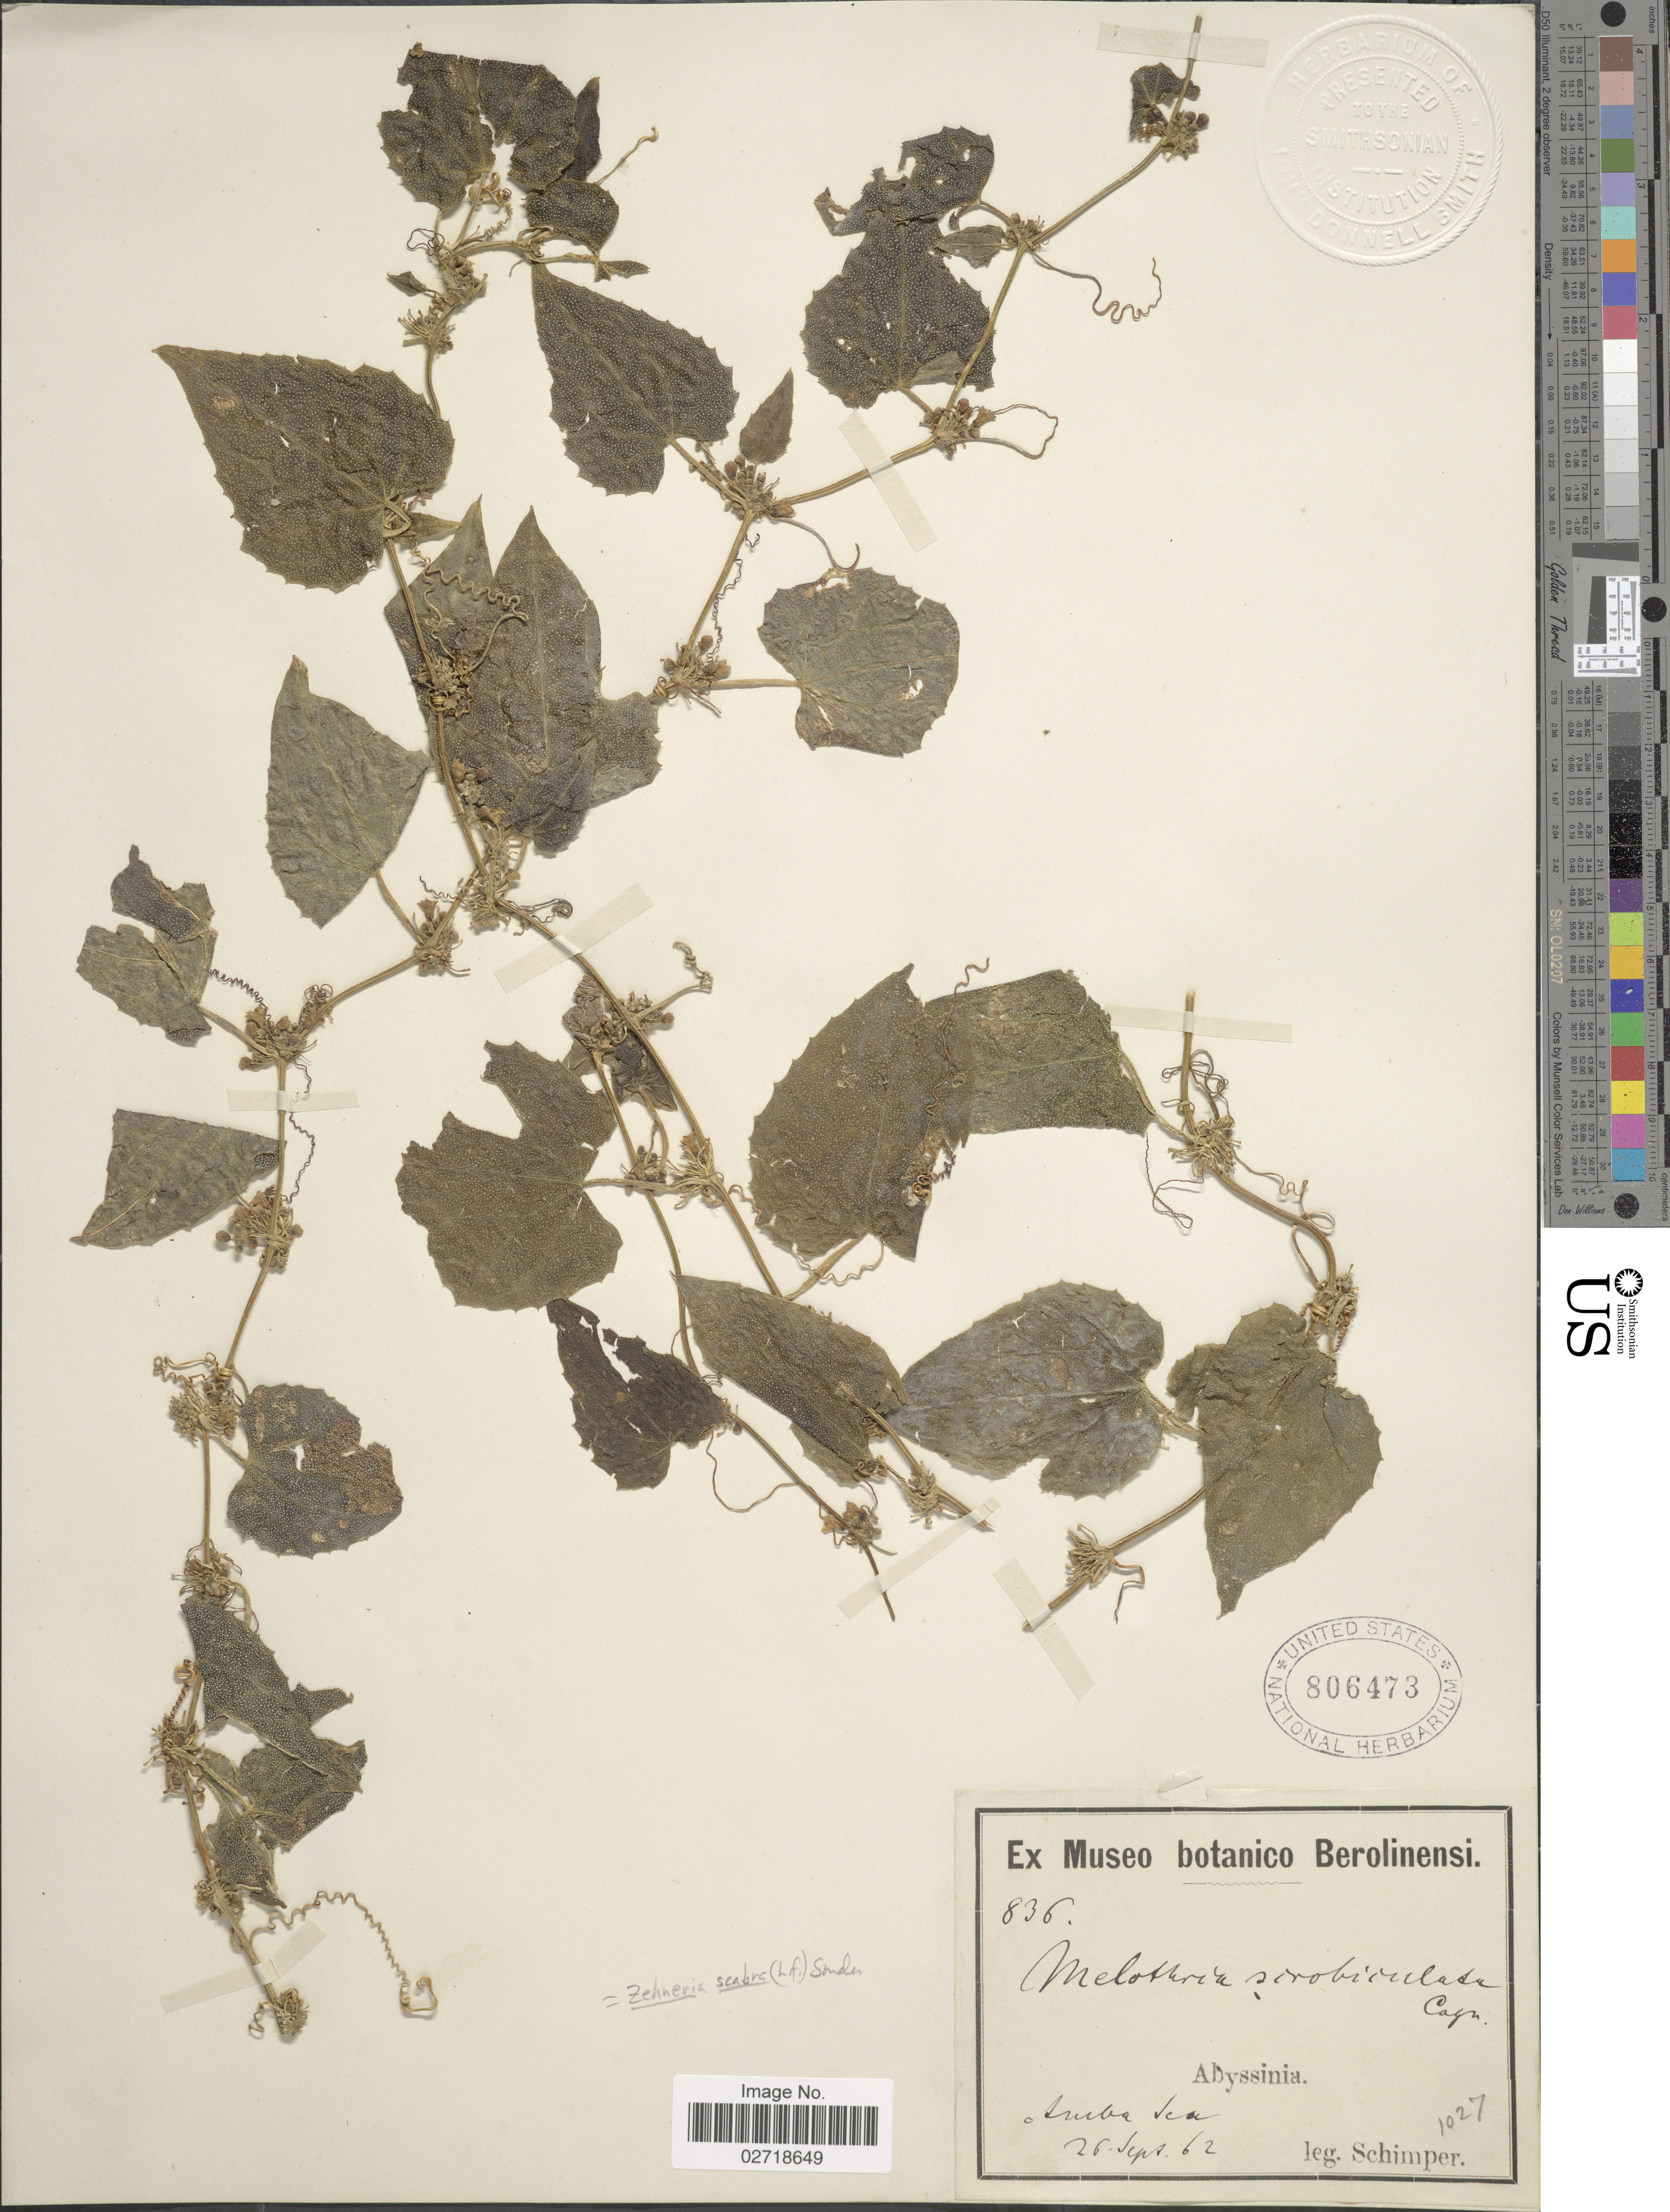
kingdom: Plantae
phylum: Tracheophyta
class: Magnoliopsida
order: Cucurbitales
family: Cucurbitaceae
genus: Zehneria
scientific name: Zehneria scabra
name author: (L. f.) Sond.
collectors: -. Schimper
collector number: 836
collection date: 1862-09-26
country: Eritrea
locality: Abyssinia, Amba Sea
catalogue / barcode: US 806473